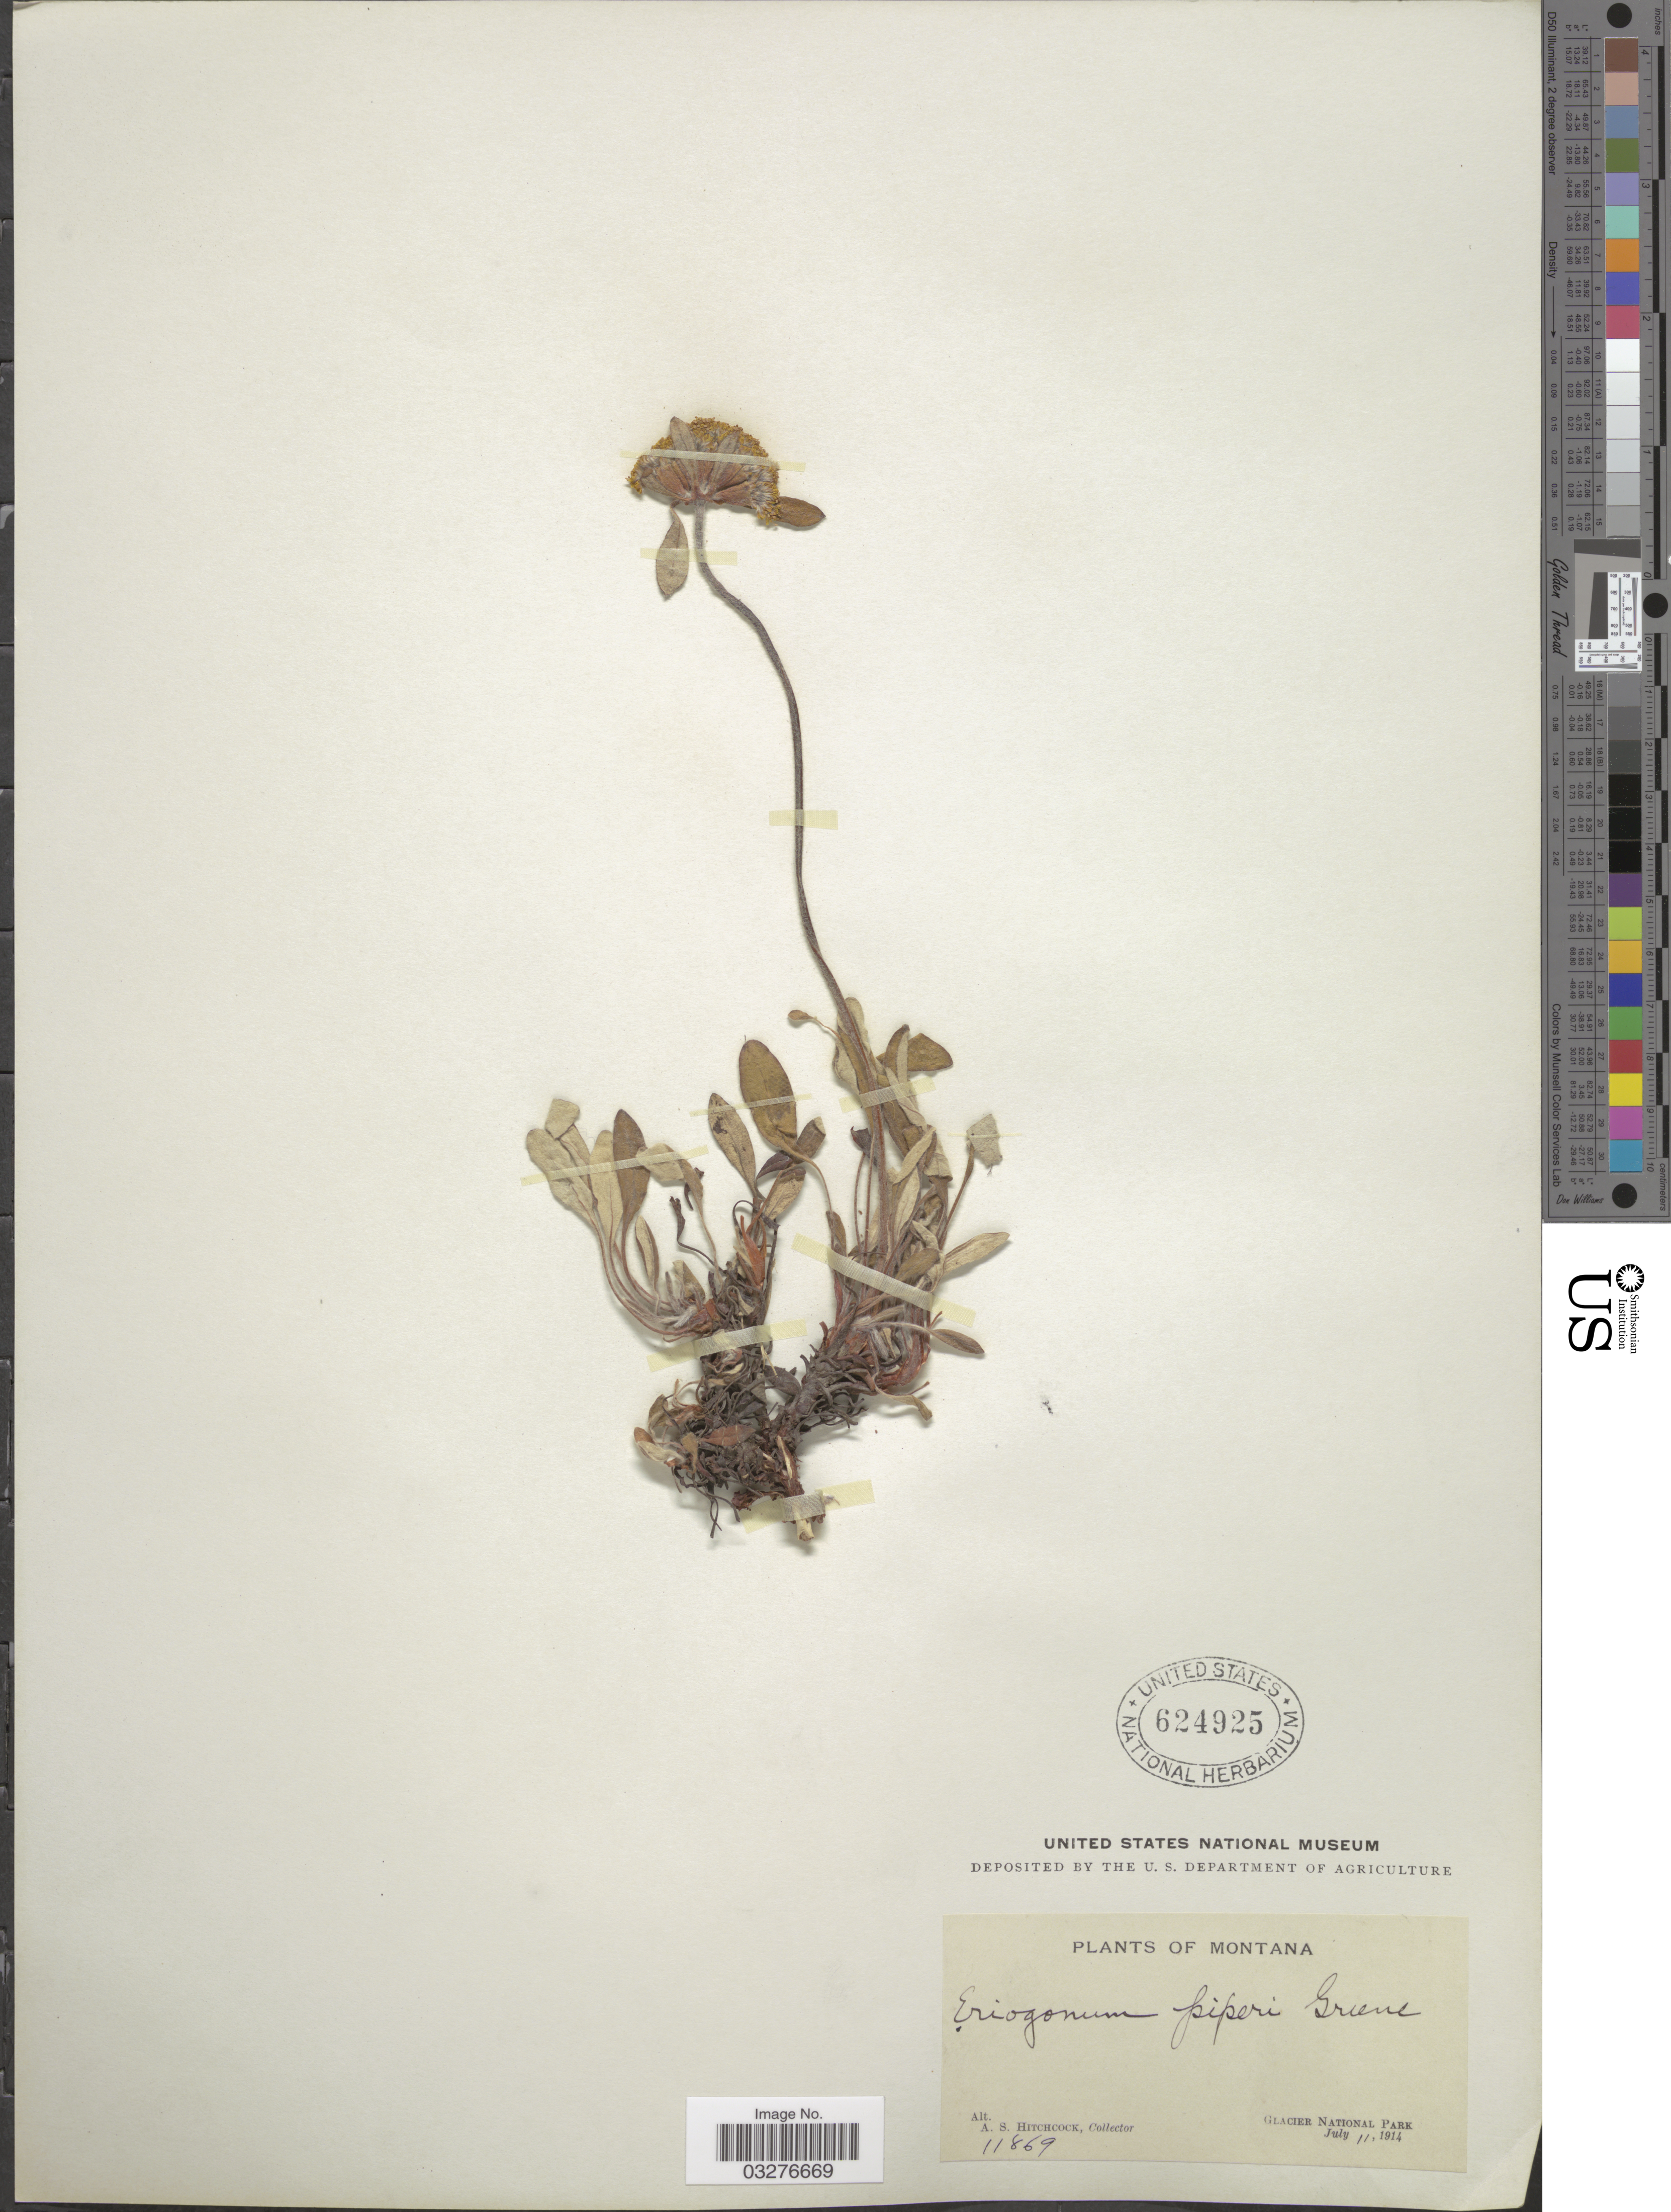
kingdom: Plantae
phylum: Tracheophyta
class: Magnoliopsida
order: Caryophyllales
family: Polygonaceae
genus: Eriogonum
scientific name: Eriogonum flavum var. piperi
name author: M.E. Jones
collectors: A. S. Hitchcock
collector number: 11869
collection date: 1914-07-11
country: United States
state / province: Montana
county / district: Flathead / Glacier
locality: Glacier National Park.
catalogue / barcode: US 624925